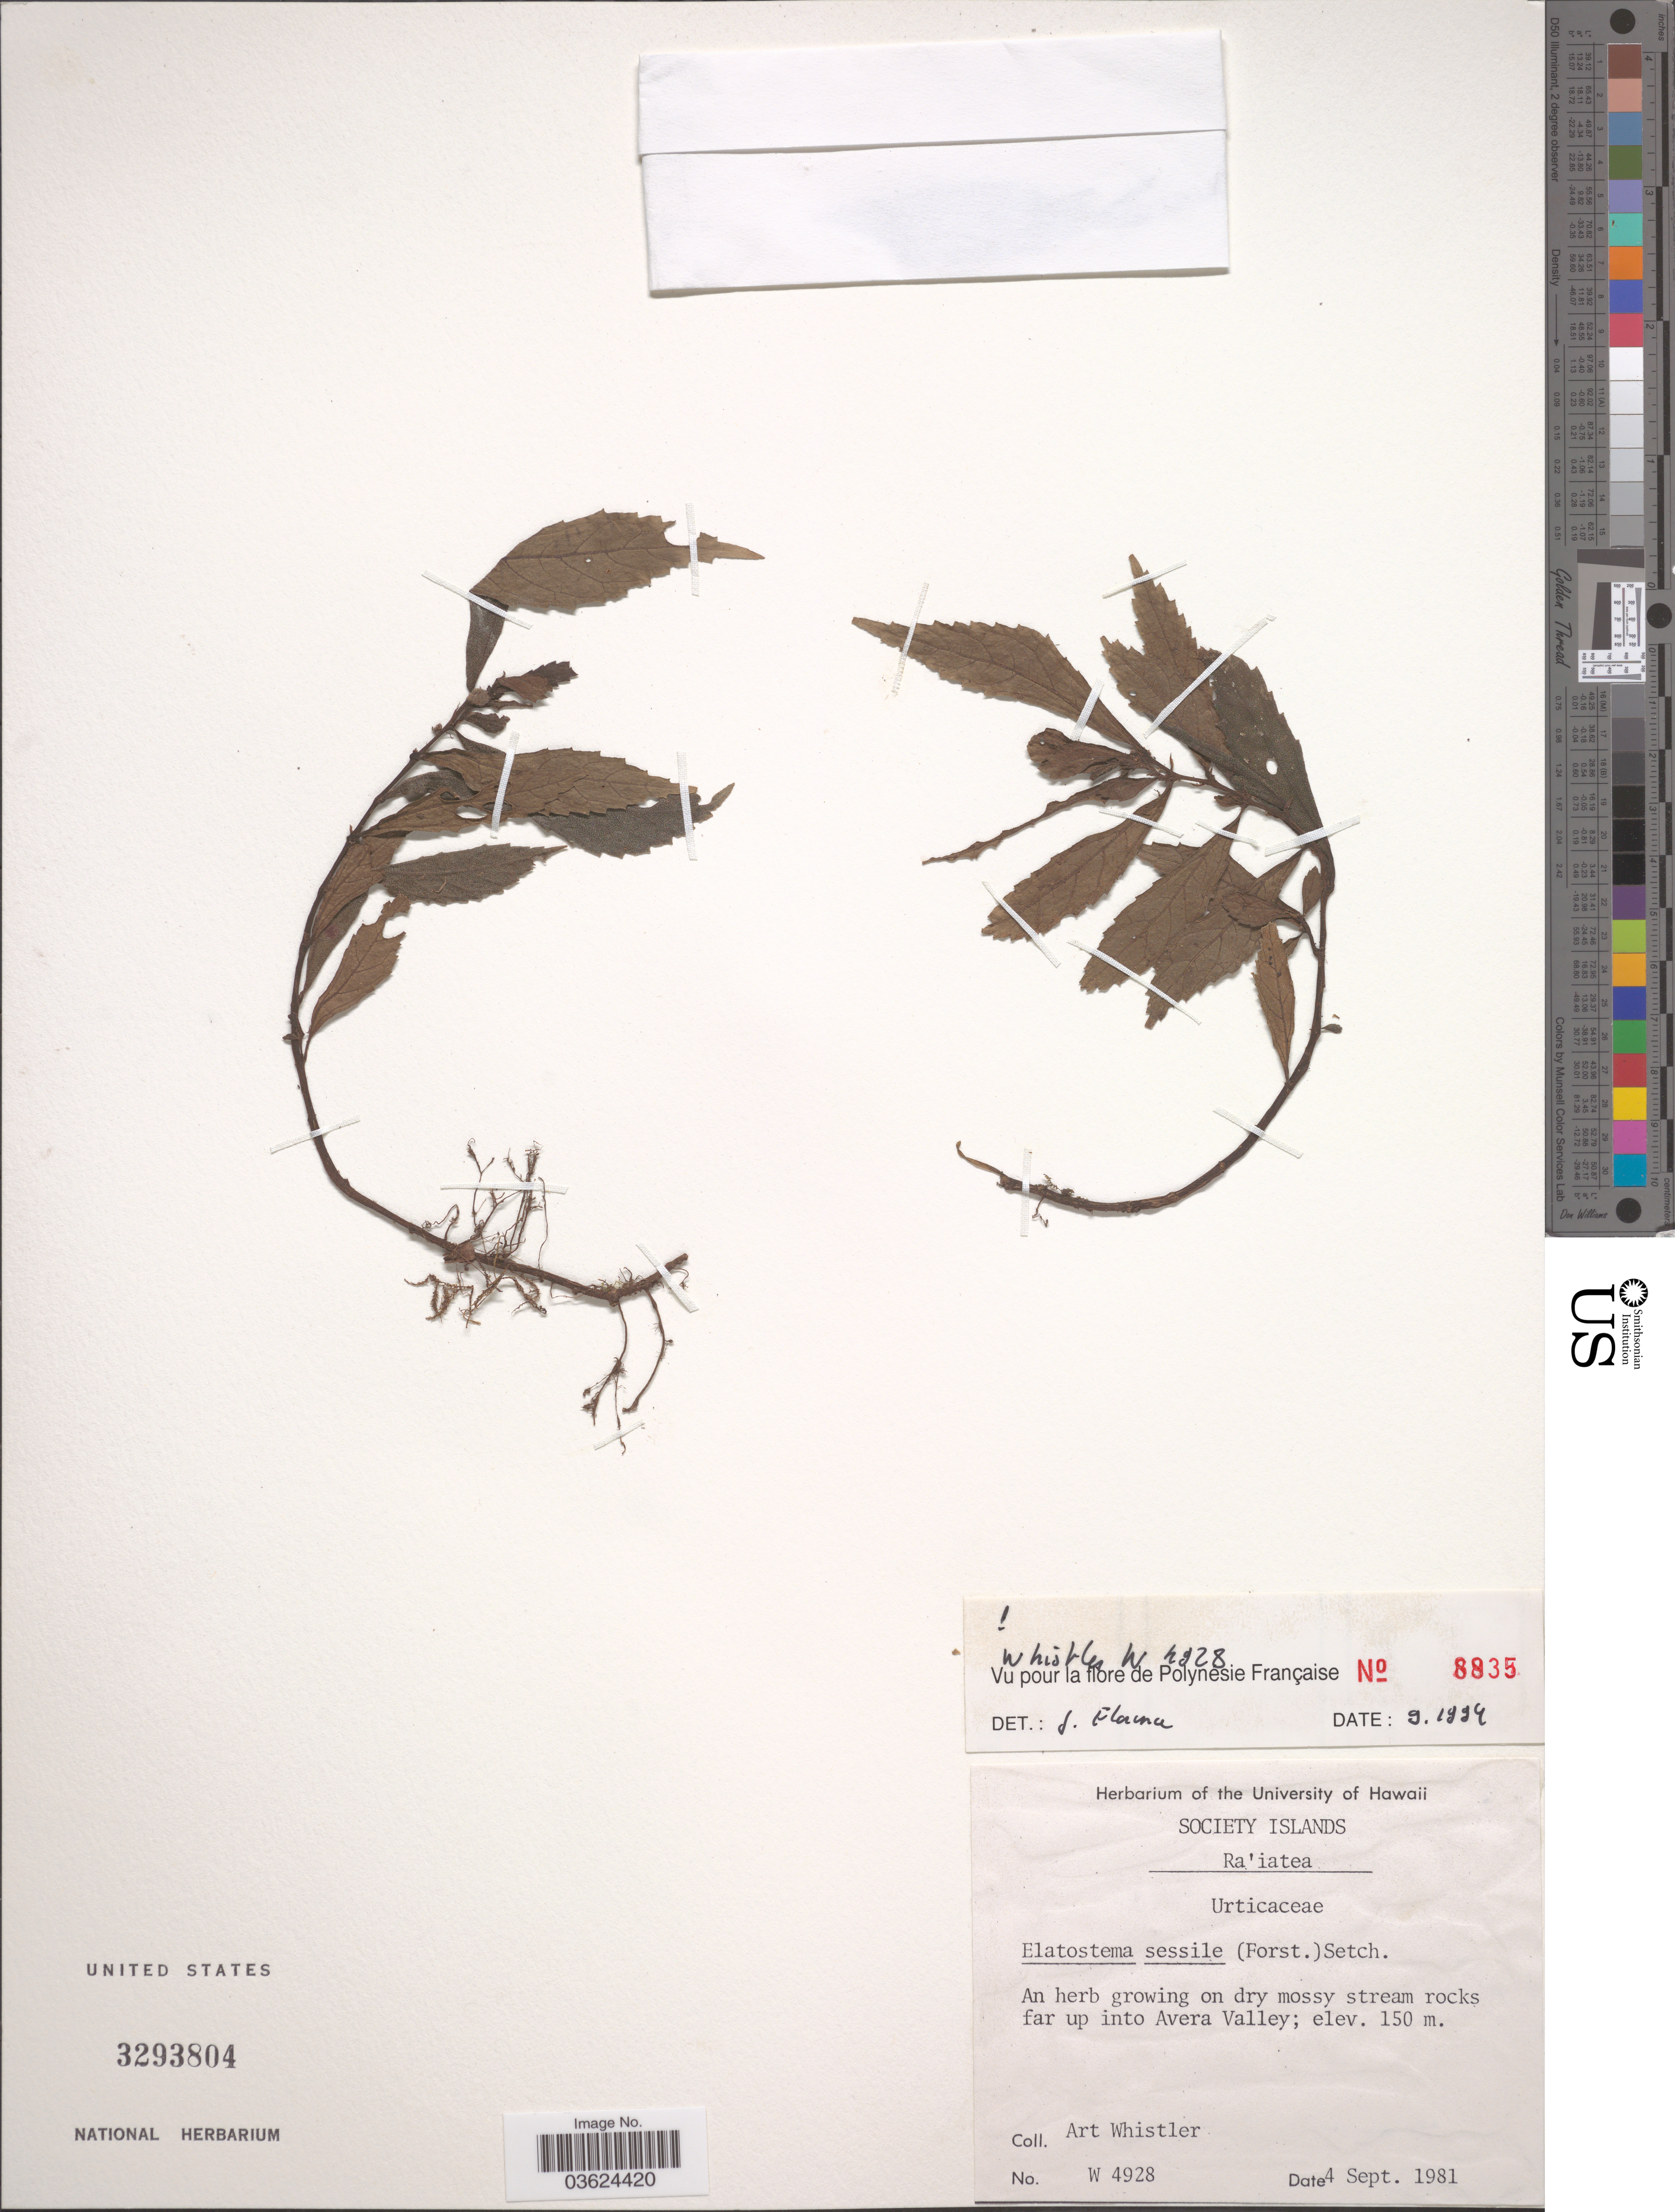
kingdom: Plantae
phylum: Tracheophyta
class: Magnoliopsida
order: Rosales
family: Urticaceae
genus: Elatostema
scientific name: Elatostema sessile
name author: J.R. Forst. & G. Forst.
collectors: A. Whistler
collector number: W 4928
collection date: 1981-09-04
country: French Polynesia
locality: Society Islands. Ra'iatea. An herb growing on dry mossy stream rocks far up into Avera Valley.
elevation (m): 150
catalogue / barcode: US 3293804